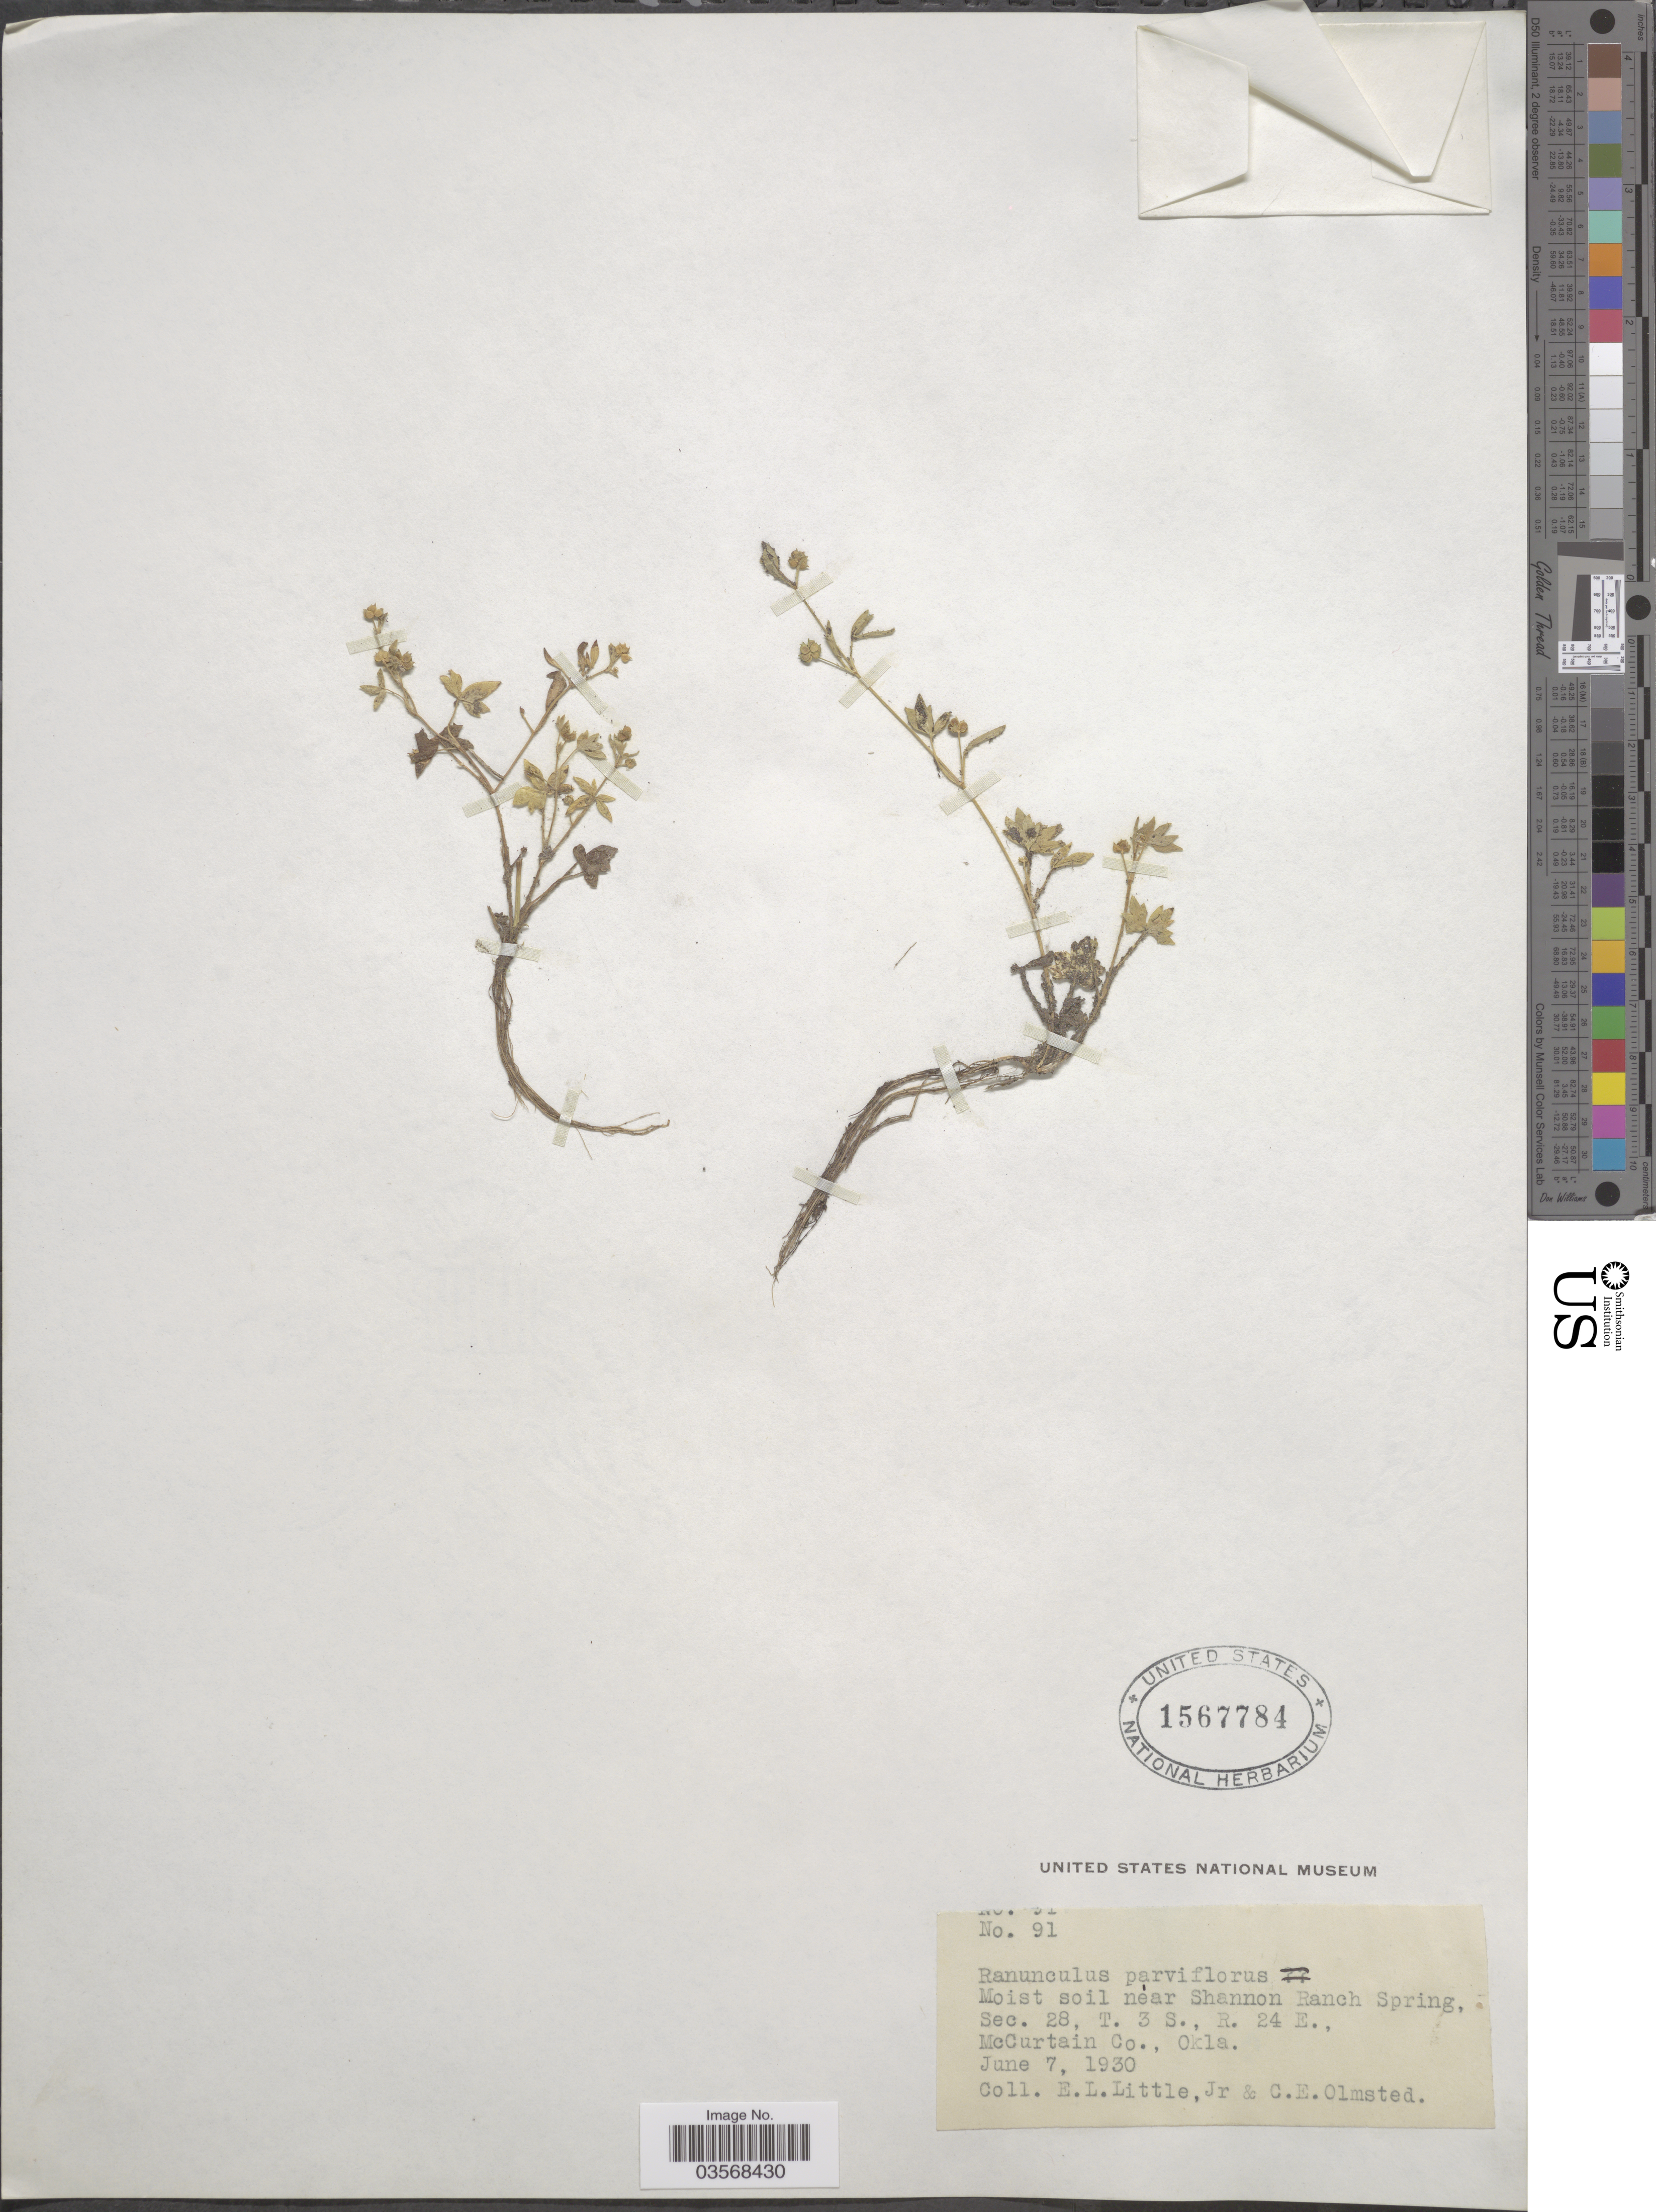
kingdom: Plantae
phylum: Tracheophyta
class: Magnoliopsida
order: Ranunculales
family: Ranunculaceae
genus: Ranunculus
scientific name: Ranunculus parviflorus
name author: L.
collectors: E. L. Little & C. Olmsted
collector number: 91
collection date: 1930-06-07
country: United States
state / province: Oklahoma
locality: Near Shannon Ranch Spring, Sec. 28, T. 3 S., R. 24 E. McCurtain Co.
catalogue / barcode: US 1567784